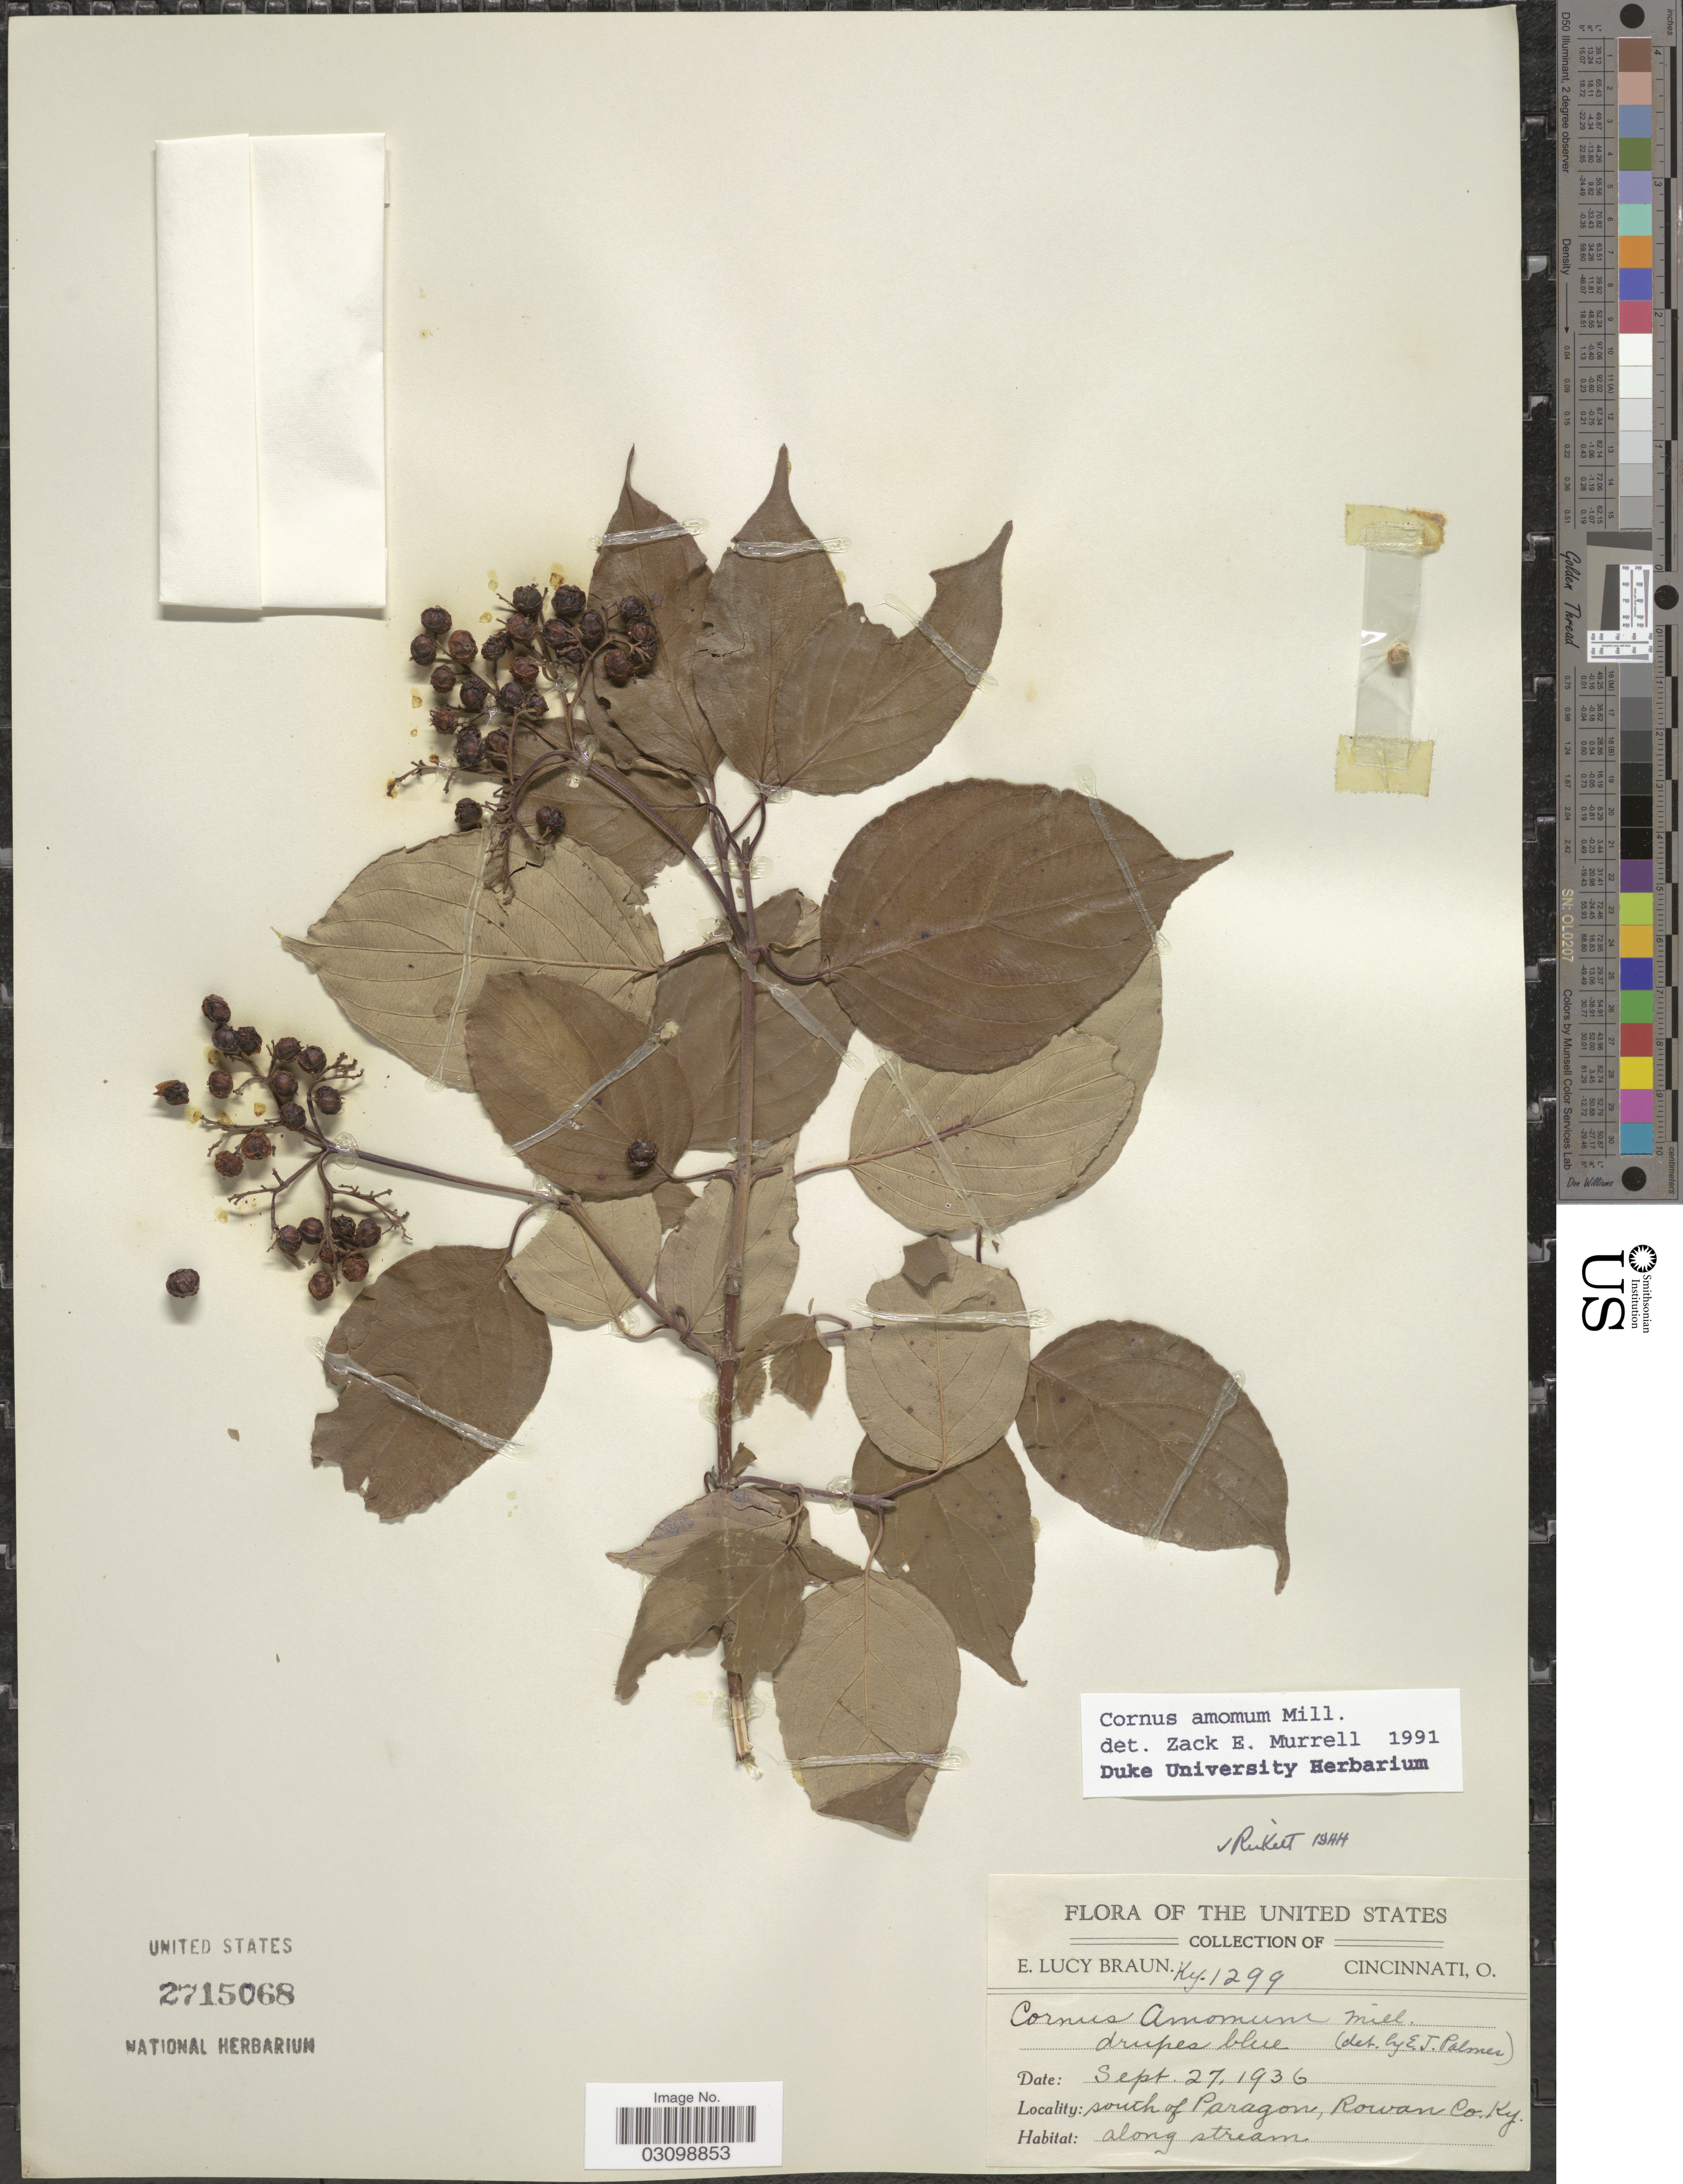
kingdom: Plantae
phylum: Tracheophyta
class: Magnoliopsida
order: Cornales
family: Cornaceae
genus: Cornus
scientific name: Cornus amomum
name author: Mill.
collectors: E. L. Braun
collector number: Ky.1299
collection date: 1936-09-27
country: United States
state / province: Kentucky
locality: South of Paragon, Rowan Co. Ky.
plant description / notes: Fruit temporarily sampled for micro-CT scanning.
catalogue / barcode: US 2715068